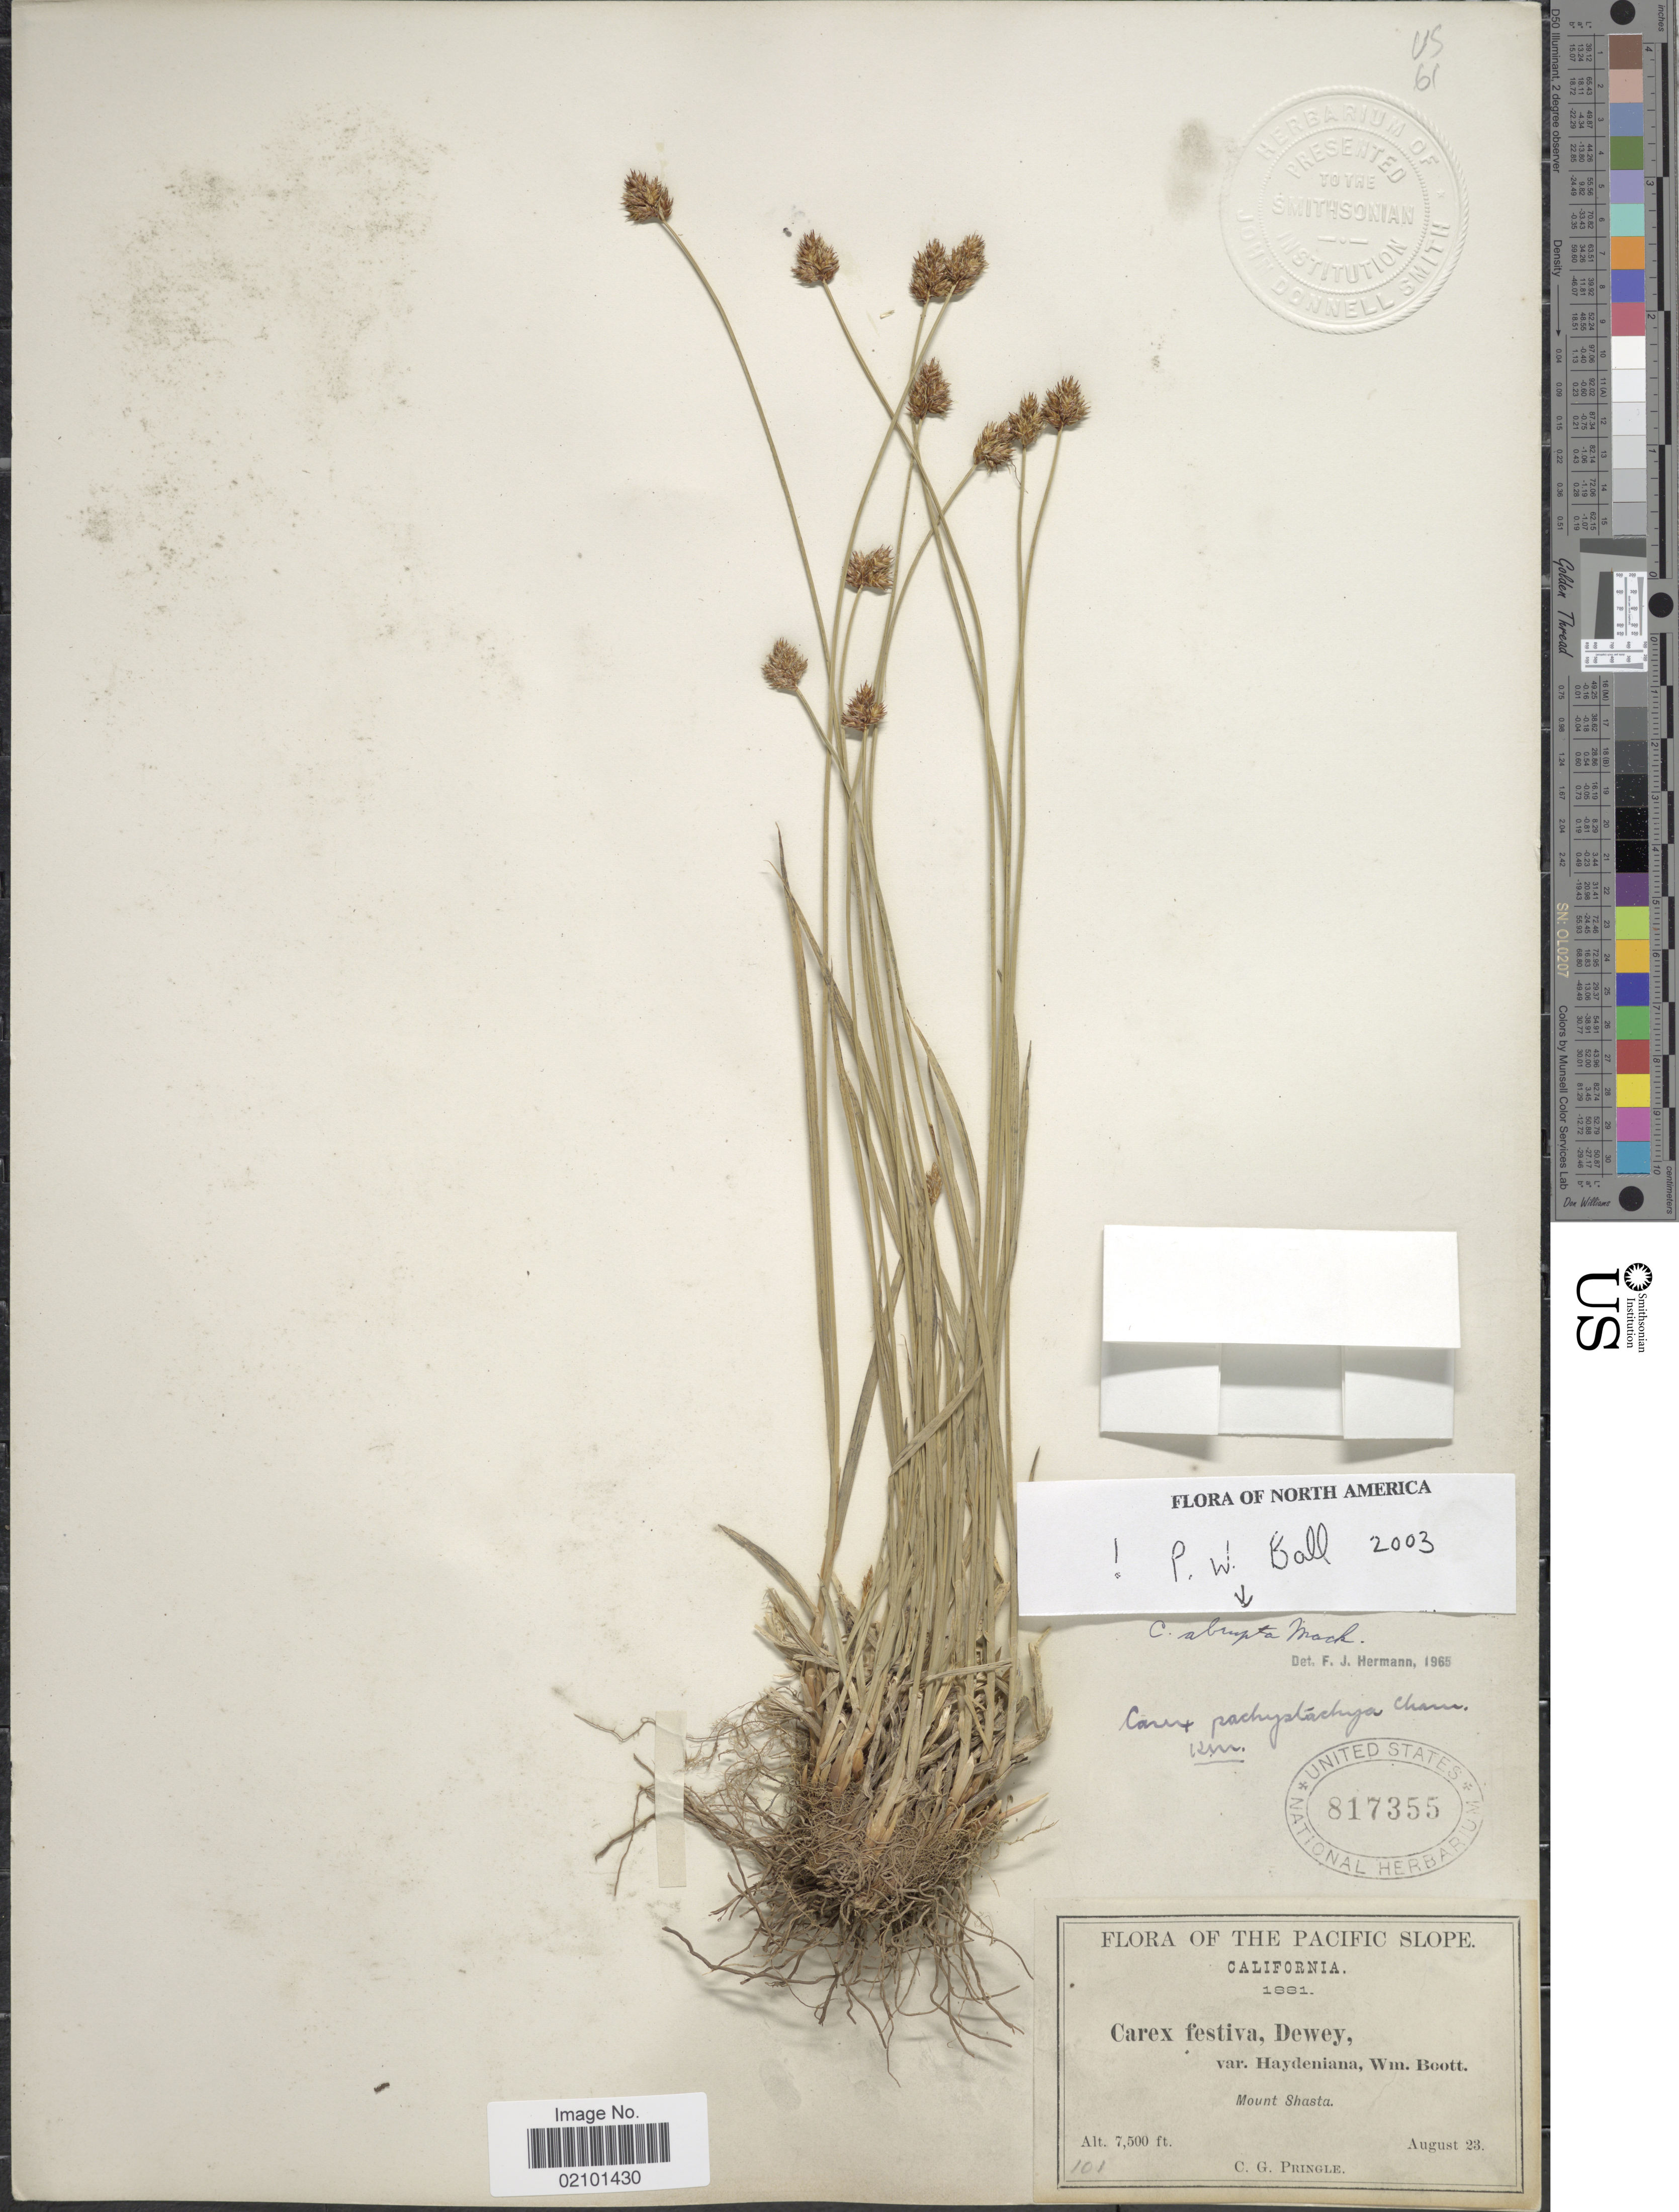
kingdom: Plantae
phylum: Tracheophyta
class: Liliopsida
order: Poales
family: Cyperaceae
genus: Carex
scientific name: Carex abrupta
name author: Mack.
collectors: C. G. Pringle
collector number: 101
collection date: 1881-08-23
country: United States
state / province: California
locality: The Pacific Slope. Mount Shasta.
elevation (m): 2286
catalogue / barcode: US 817355